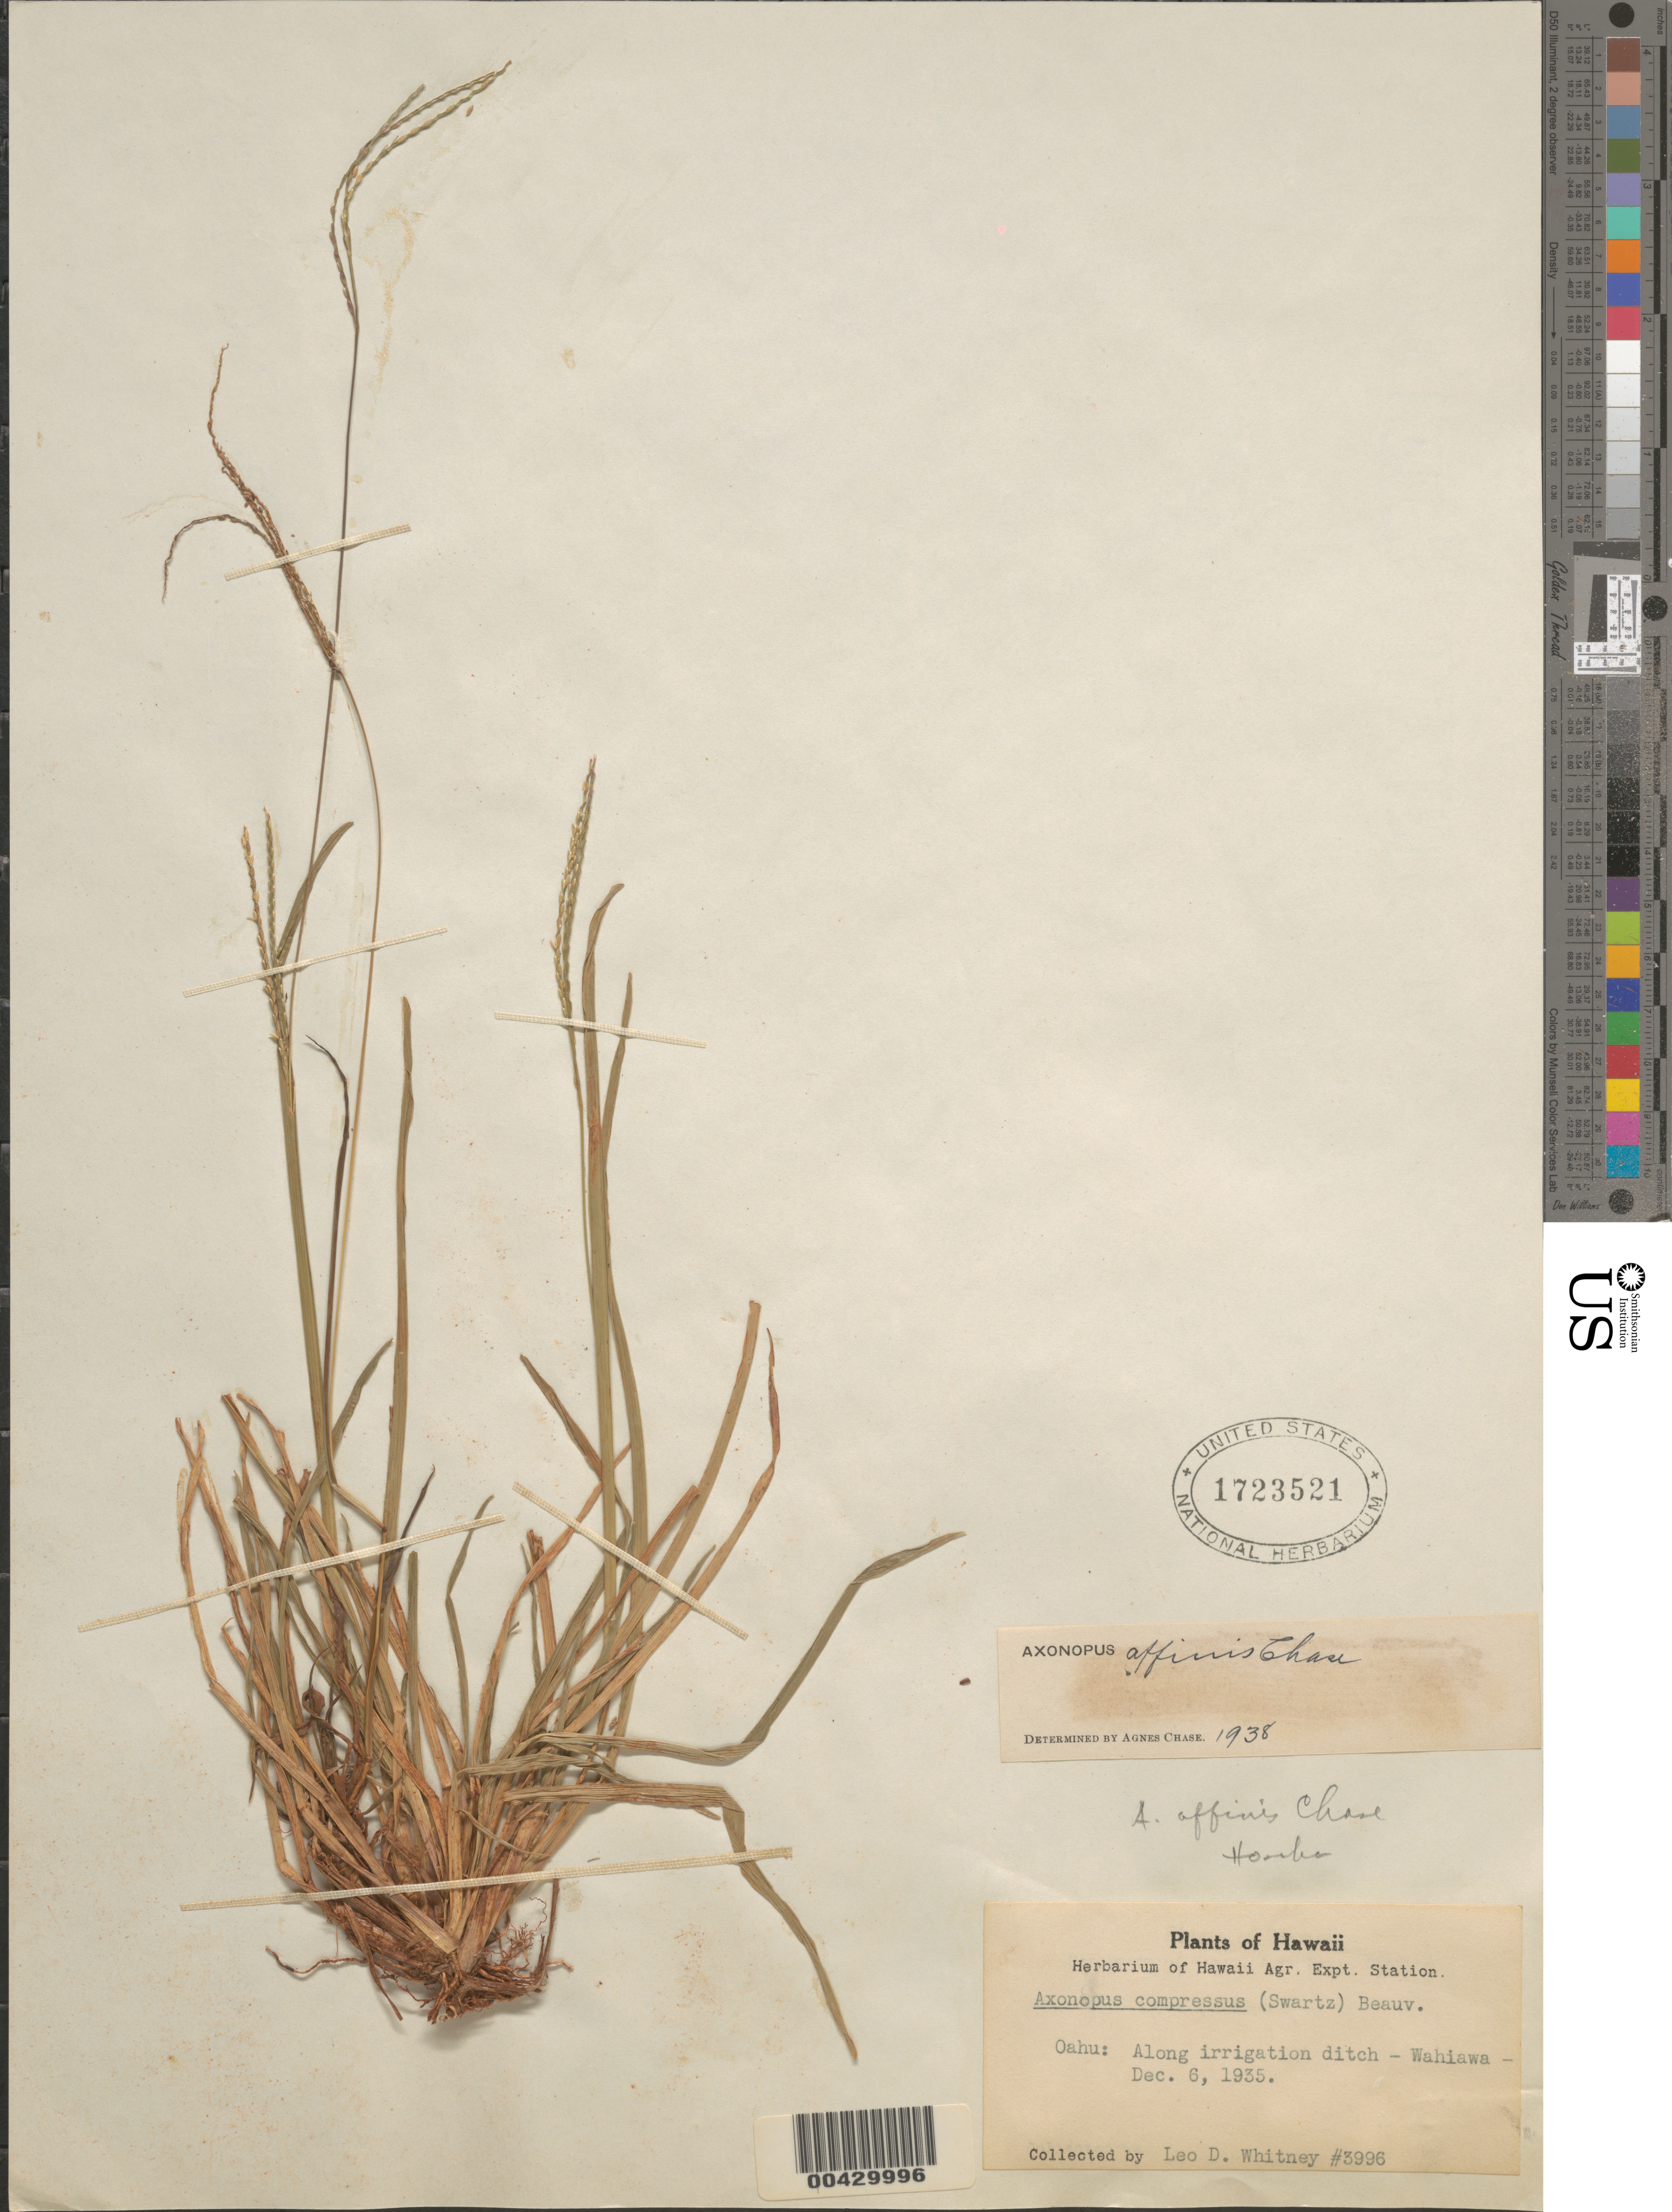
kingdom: Plantae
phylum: Tracheophyta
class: Liliopsida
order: Poales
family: Poaceae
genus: Axonopus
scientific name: Axonopus fissifolius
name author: (Raddi) Kuhlm.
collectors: L. Whitney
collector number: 3996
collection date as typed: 6 Dec 1935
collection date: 1935-12-06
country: United States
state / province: Hawaii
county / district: Honolulu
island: Oahu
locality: along irrigation ditch - Wahiawa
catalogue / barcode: US 1723521